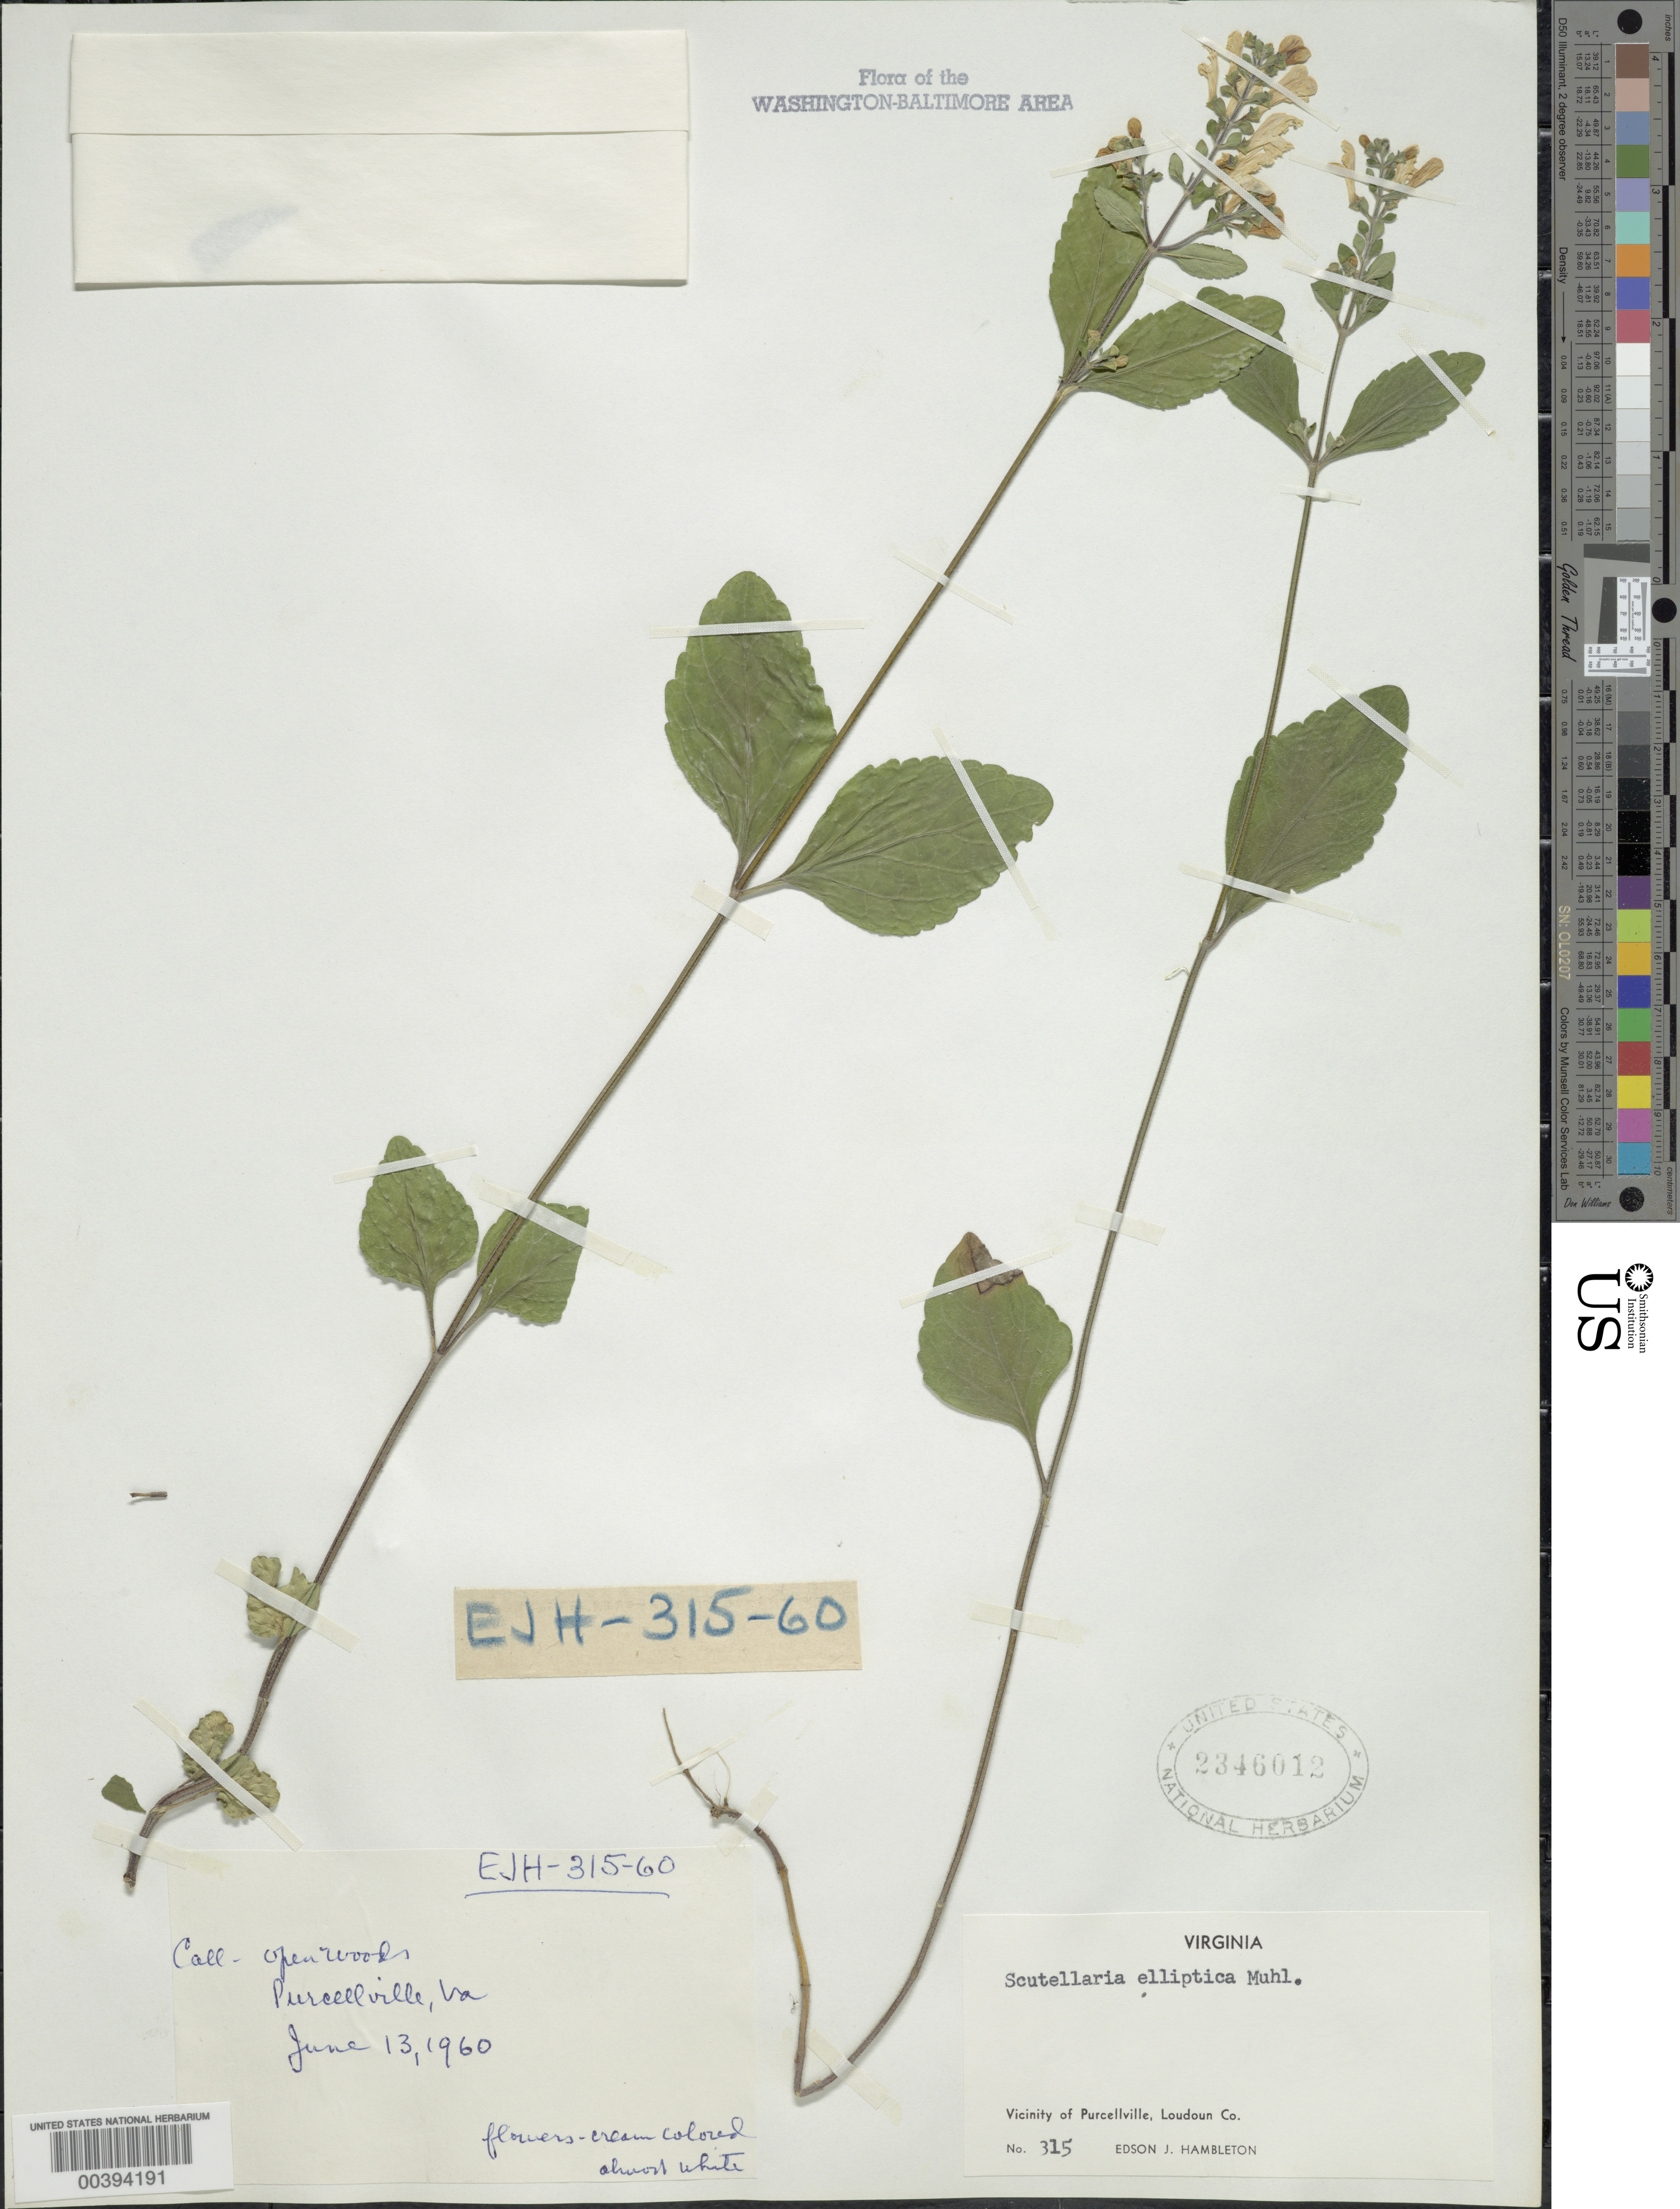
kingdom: Plantae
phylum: Tracheophyta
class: Magnoliopsida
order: Lamiales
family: Lamiaceae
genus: Scutellaria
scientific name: Scutellaria elliptica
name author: Muhl.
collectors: E. Hambleton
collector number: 315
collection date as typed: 13 Jun 1960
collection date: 1960-06-13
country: United States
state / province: Virginia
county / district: Loudoun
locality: Purcellville vicinity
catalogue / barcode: US 2346012